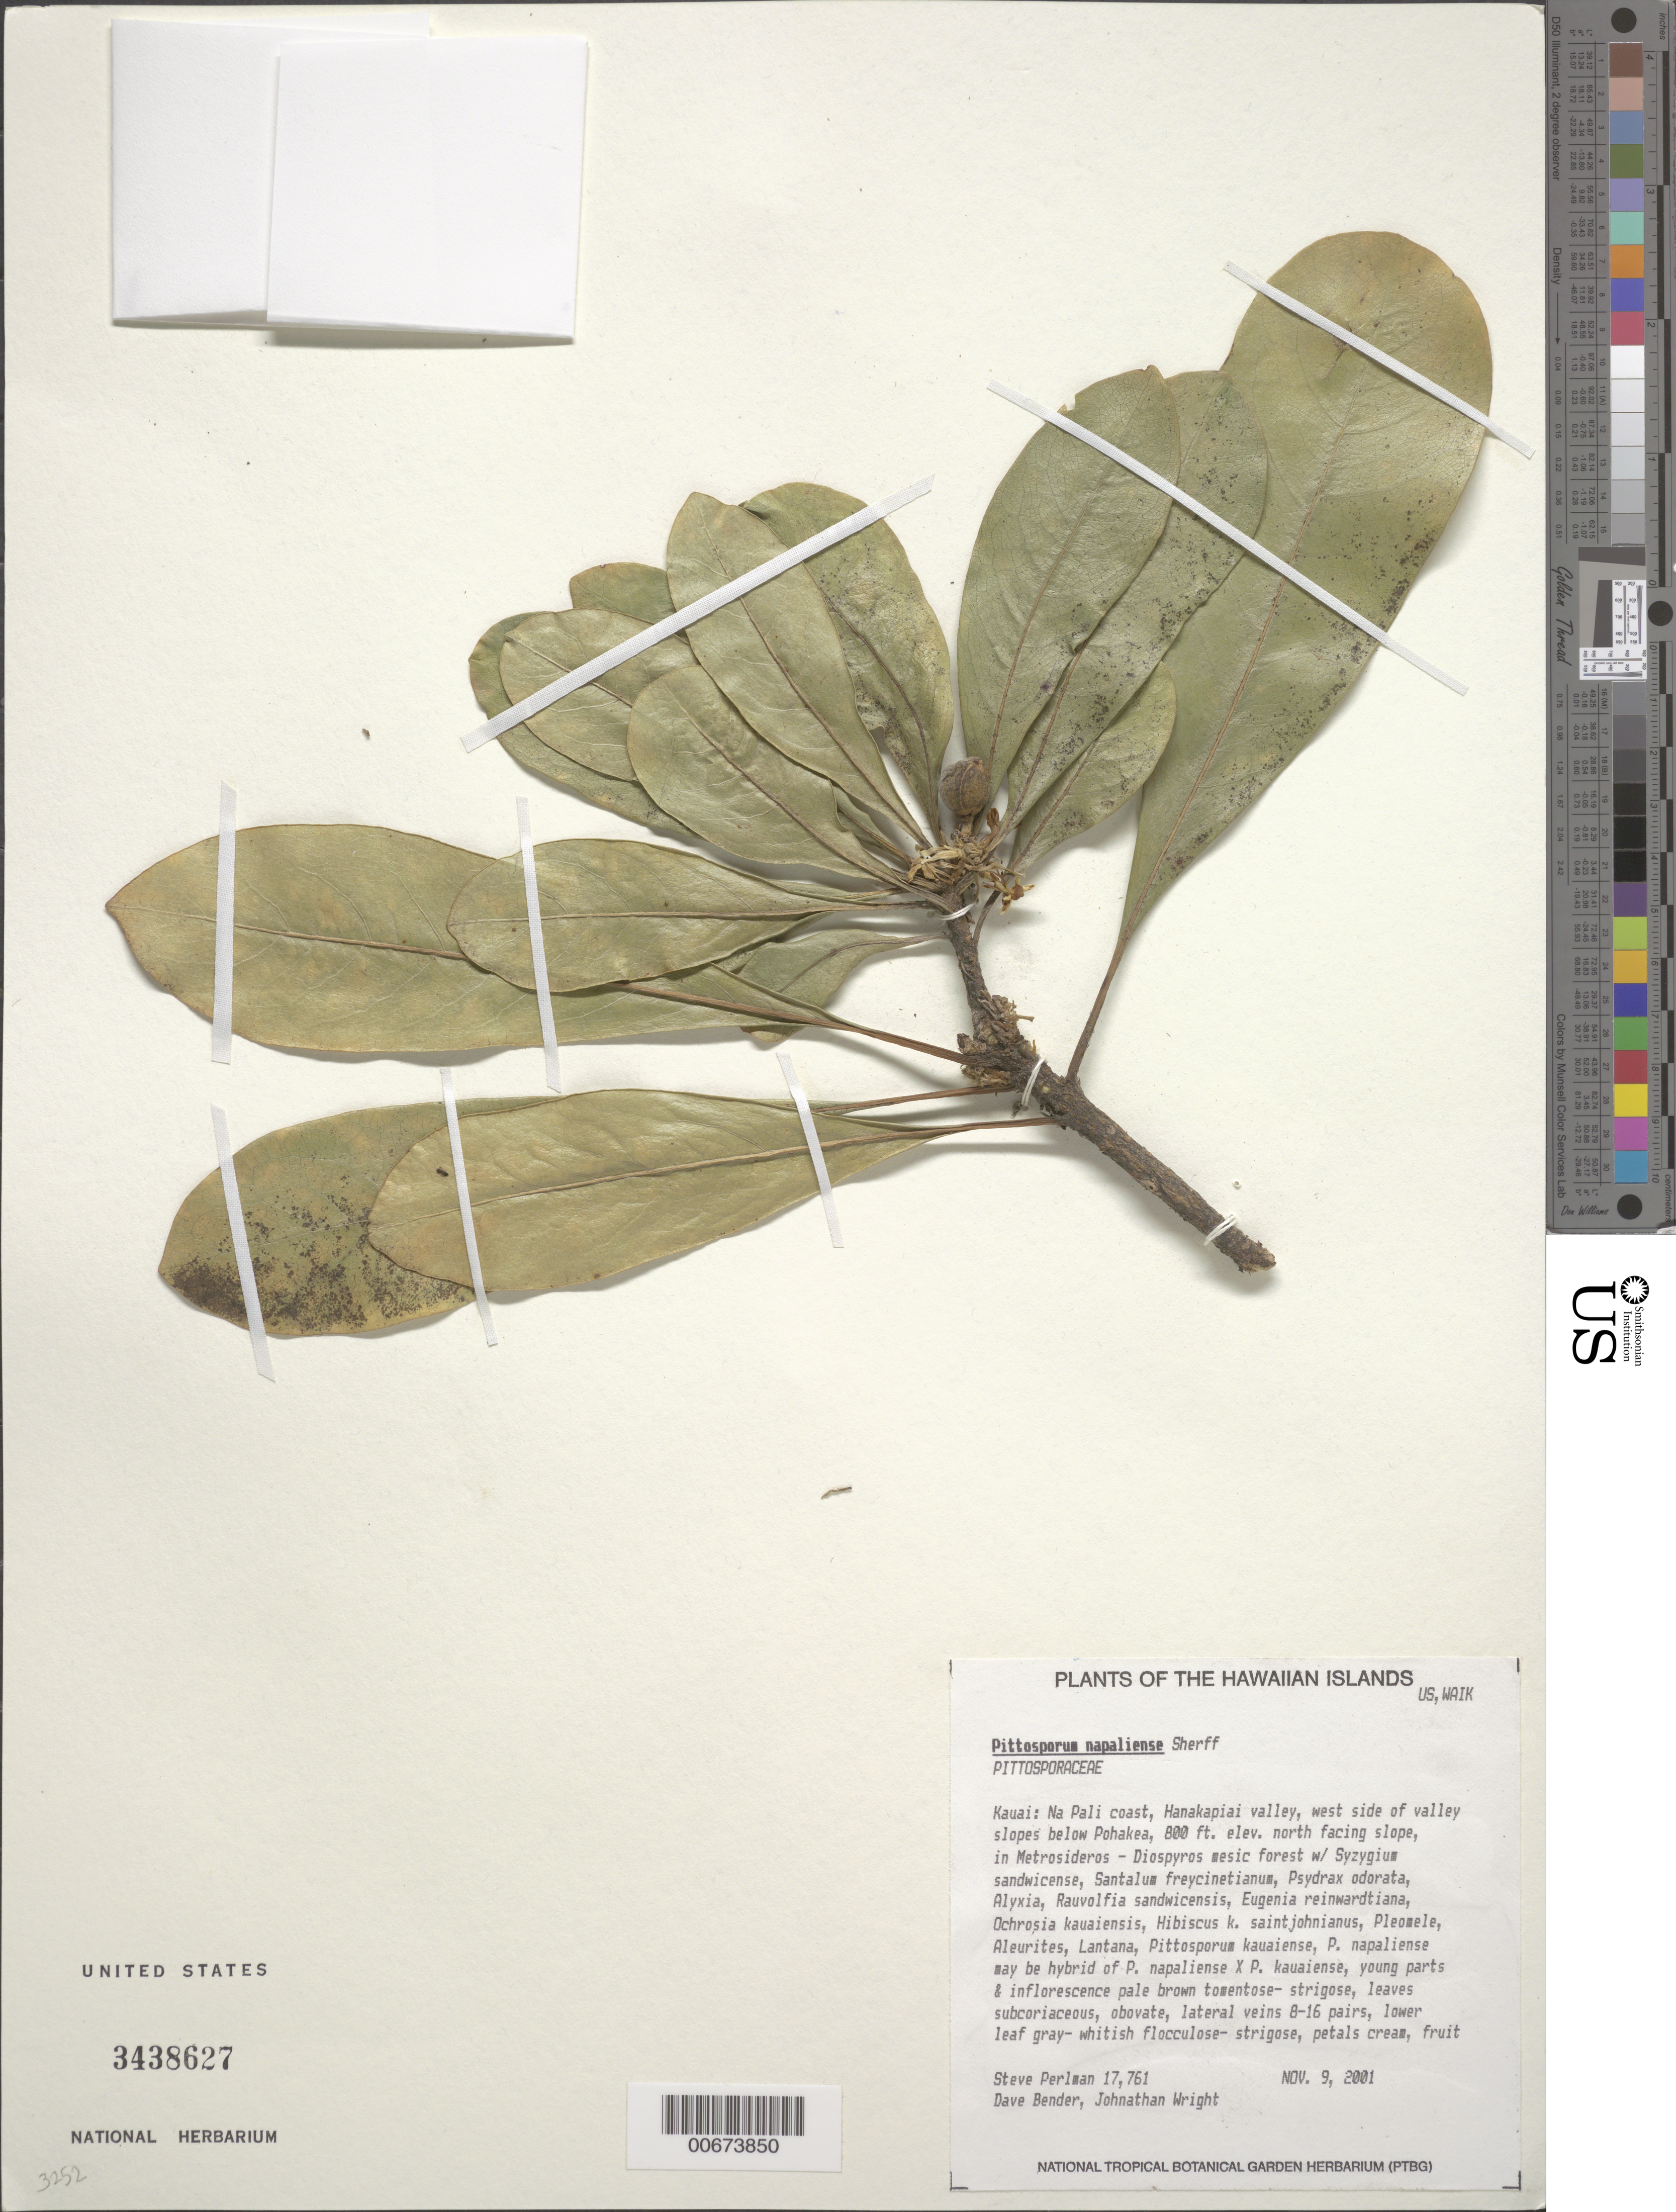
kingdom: Plantae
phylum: Tracheophyta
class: Magnoliopsida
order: Apiales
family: Pittosporaceae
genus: Pittosporum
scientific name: Pittosporum napaliense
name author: Sherff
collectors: S. P. Perlman, D. Bender & J. Wright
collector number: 17761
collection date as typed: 9 Nov 2001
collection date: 2001-11-09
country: United States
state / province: Hawaii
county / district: Kaui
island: Kaua'i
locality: Na Pali coast, Hanakapiai valley, west side of valley slopes below Pohakea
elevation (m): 244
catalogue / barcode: US 3438627